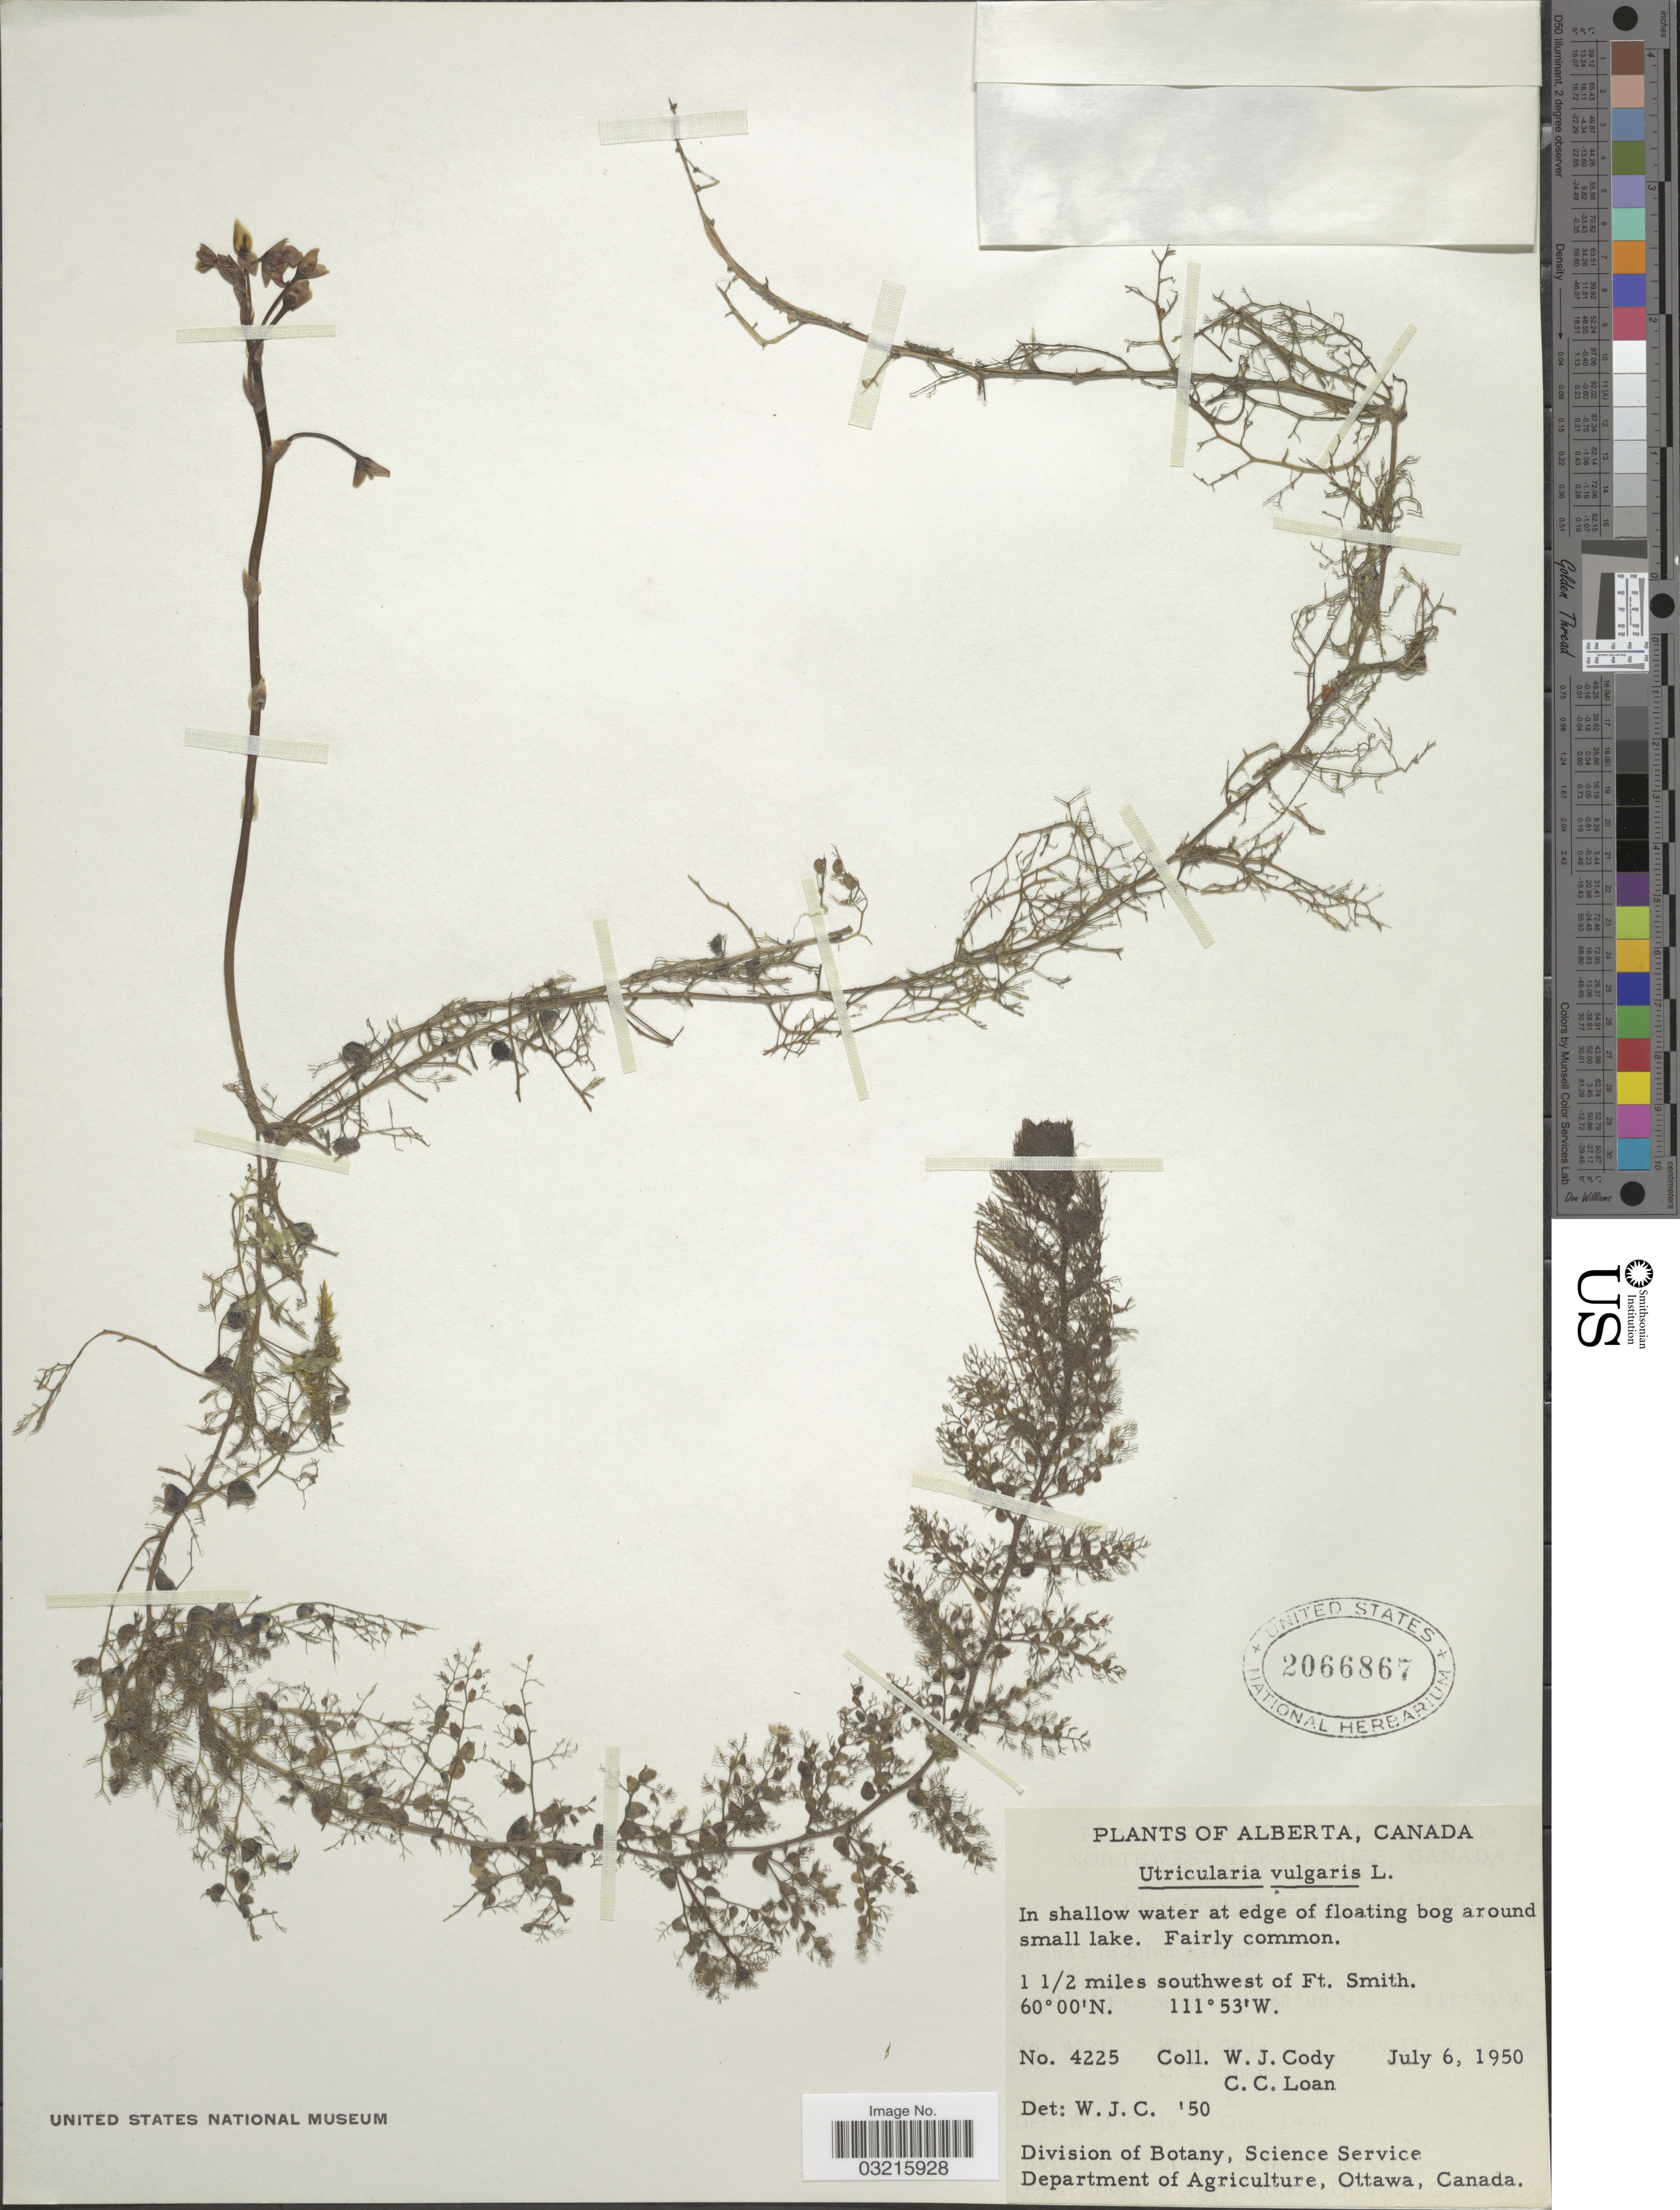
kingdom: Plantae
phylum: Tracheophyta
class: Magnoliopsida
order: Lamiales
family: Lentibulariaceae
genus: Utricularia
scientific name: Utricularia vulgaris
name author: L.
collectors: W. Cody & C. Loan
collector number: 4225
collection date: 1950-07-06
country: Canada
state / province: Alberta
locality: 1½ miles southwest of Ft. Smith.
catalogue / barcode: US 2066867